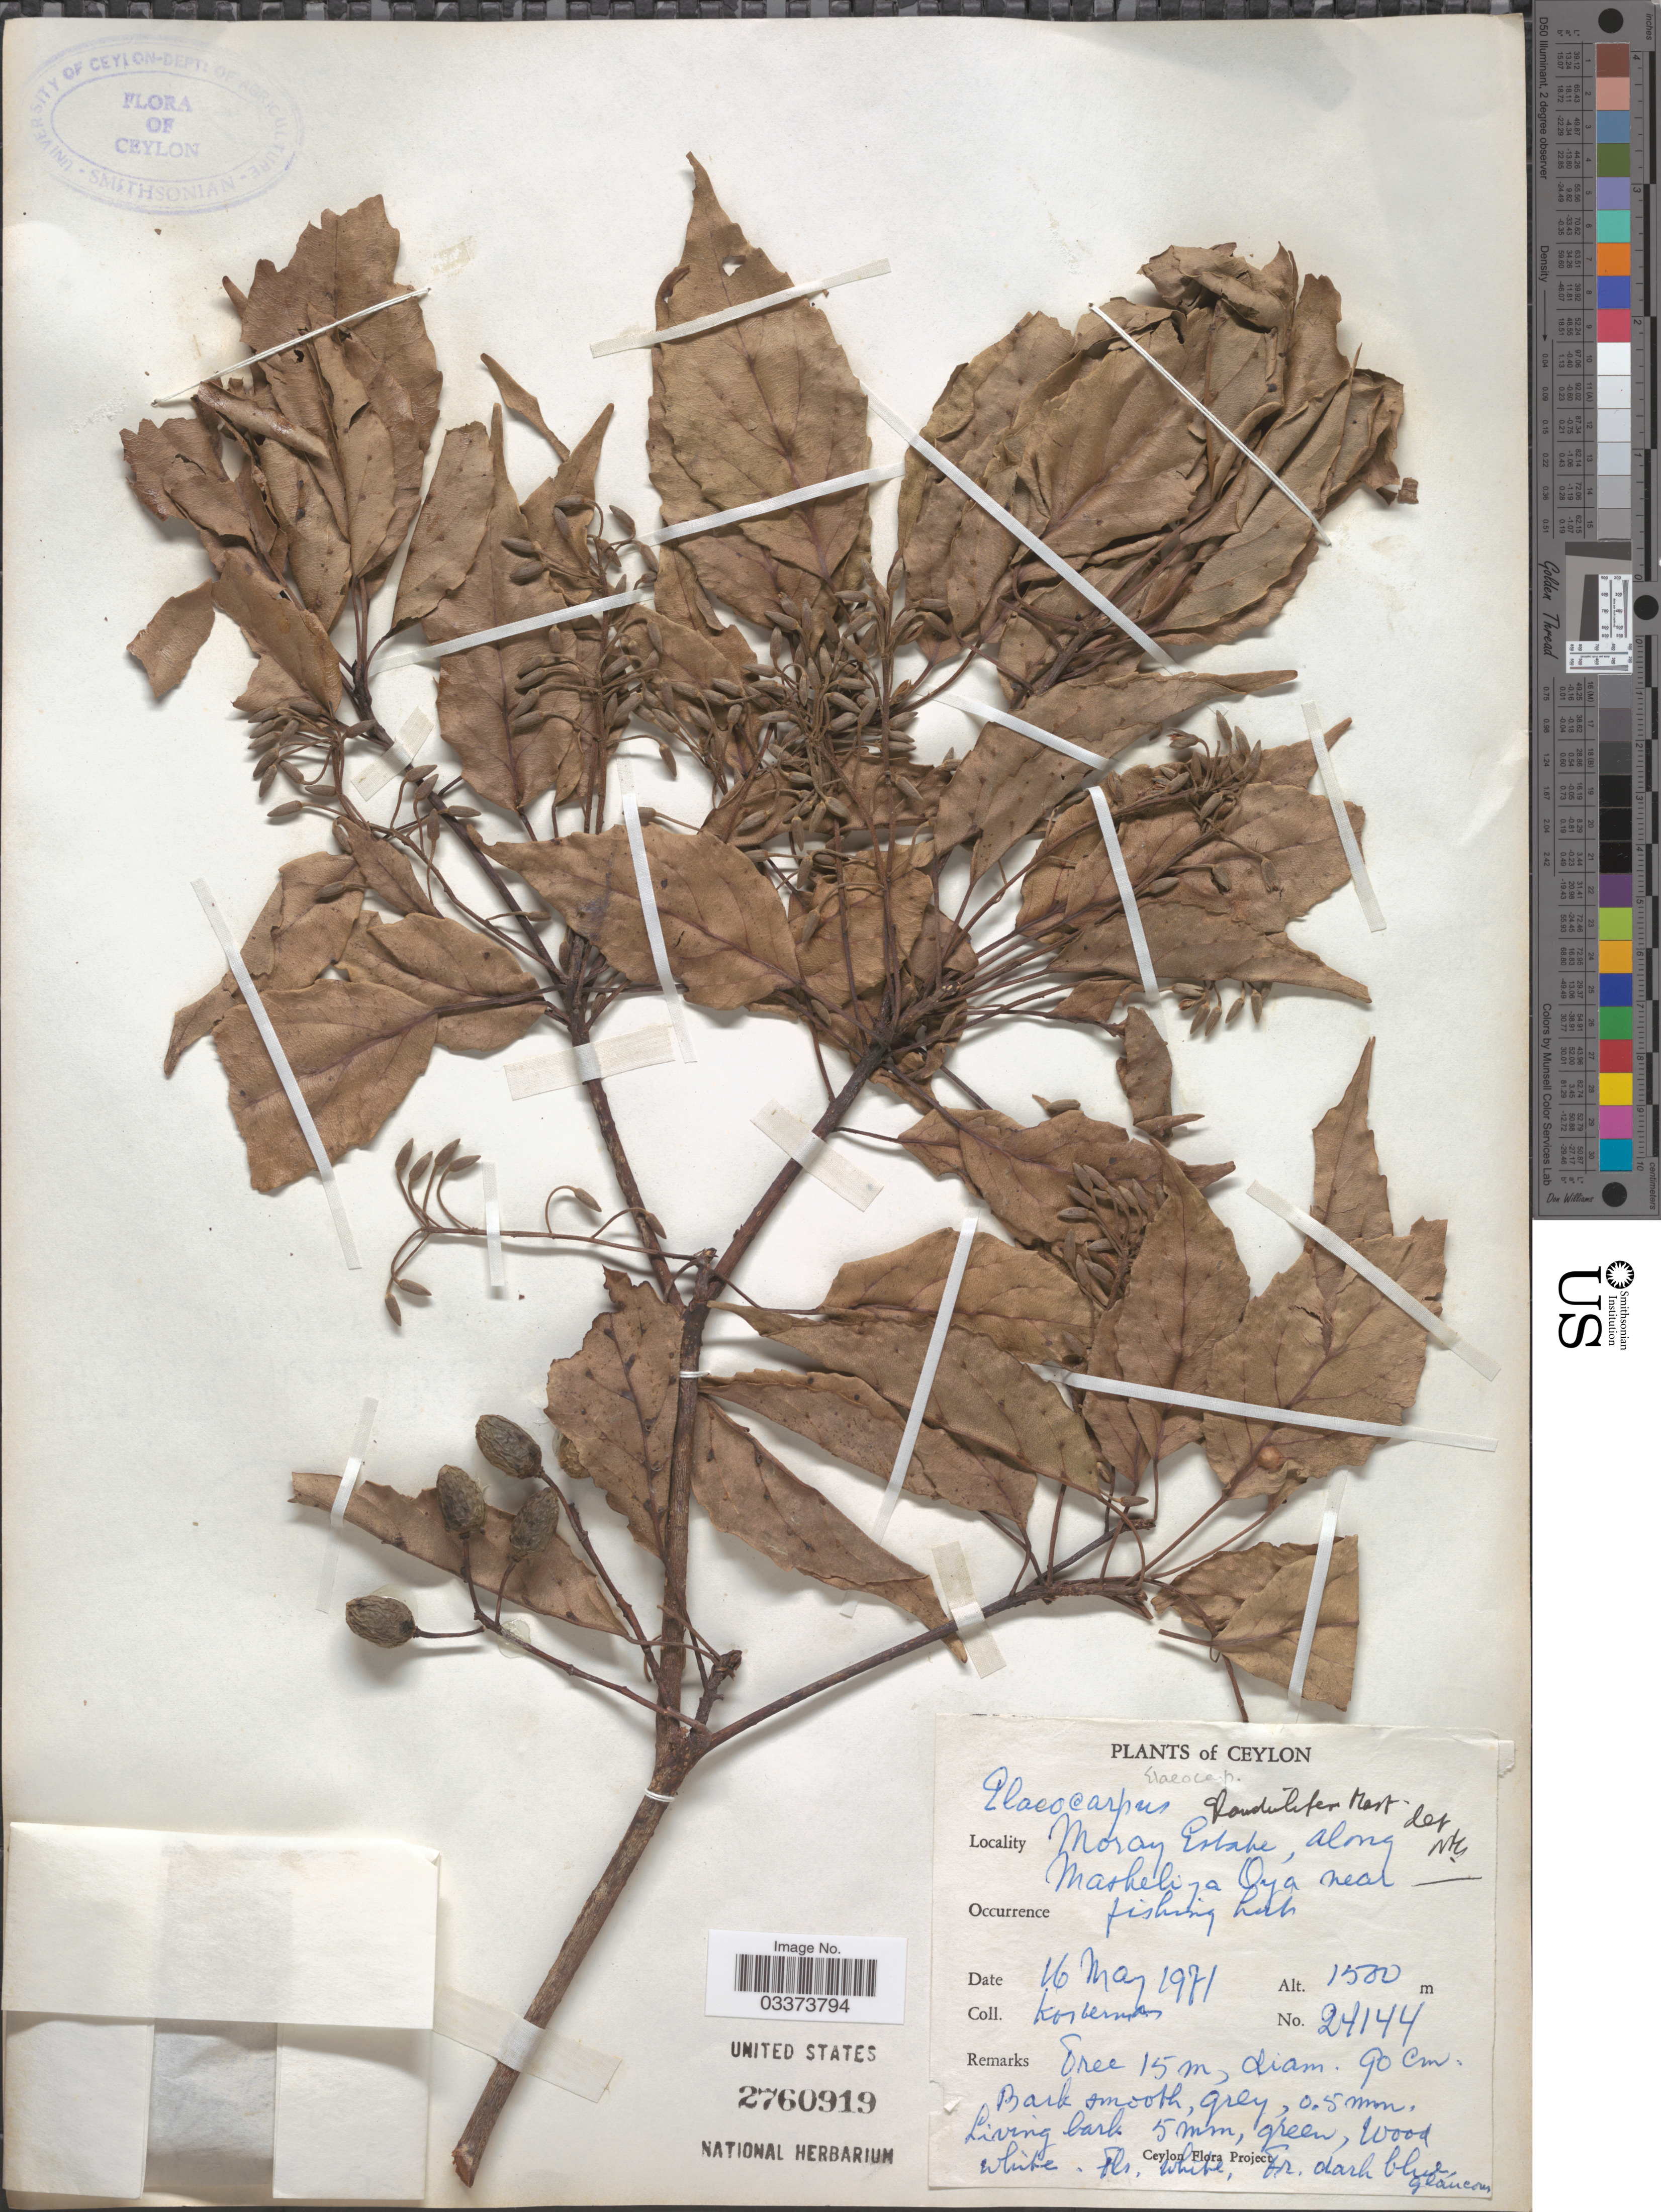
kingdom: Plantae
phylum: Tracheophyta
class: Magnoliopsida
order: Oxalidales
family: Elaeocarpaceae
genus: Elaeocarpus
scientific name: Elaeocarpus glandulifer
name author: (Hook. ex Wight) Mast.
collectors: Kostermans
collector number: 24144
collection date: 1971-05-16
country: Sri Lanka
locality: Ceylon, Moray Estate, along Maskeliya Oya near fishing Lake.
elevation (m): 1500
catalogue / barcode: US 2760919